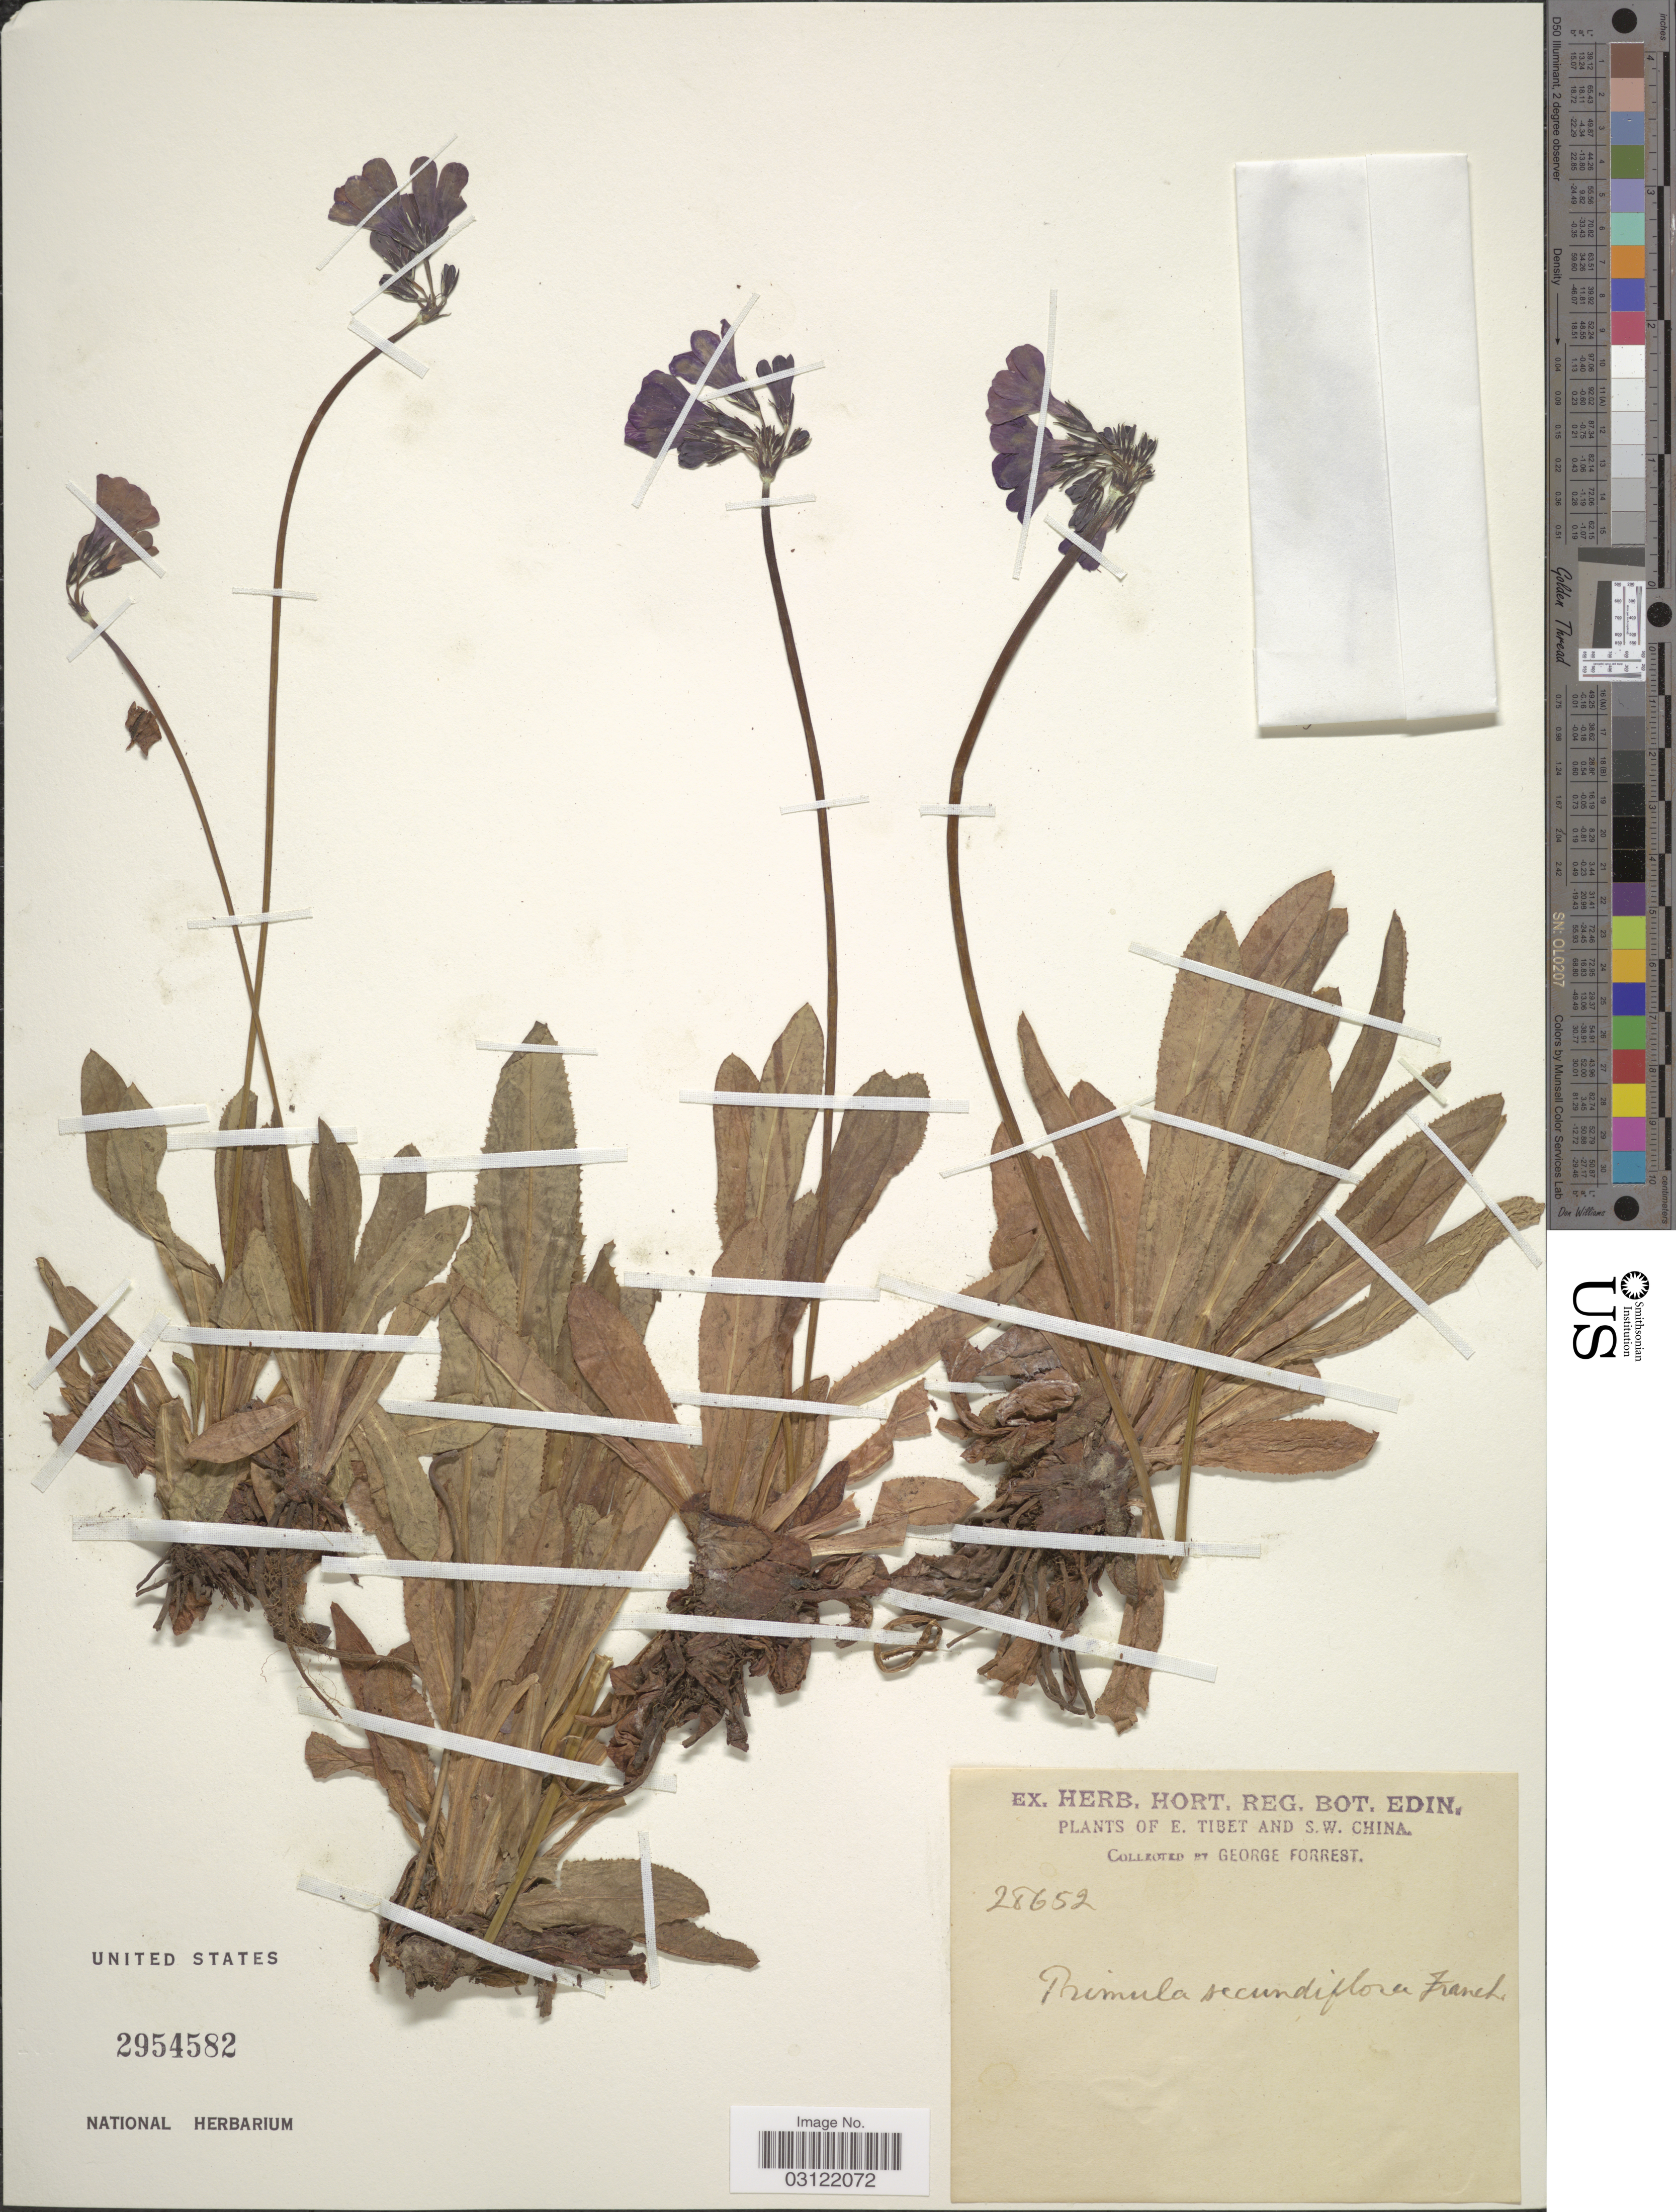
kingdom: Plantae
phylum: Tracheophyta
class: Magnoliopsida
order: Ericales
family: Primulaceae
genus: Primula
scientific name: Primula secundiflora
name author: Franch.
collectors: G. Forrest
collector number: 28652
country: China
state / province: Xizang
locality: E. Tibet and S.W. China.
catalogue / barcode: US 2954582